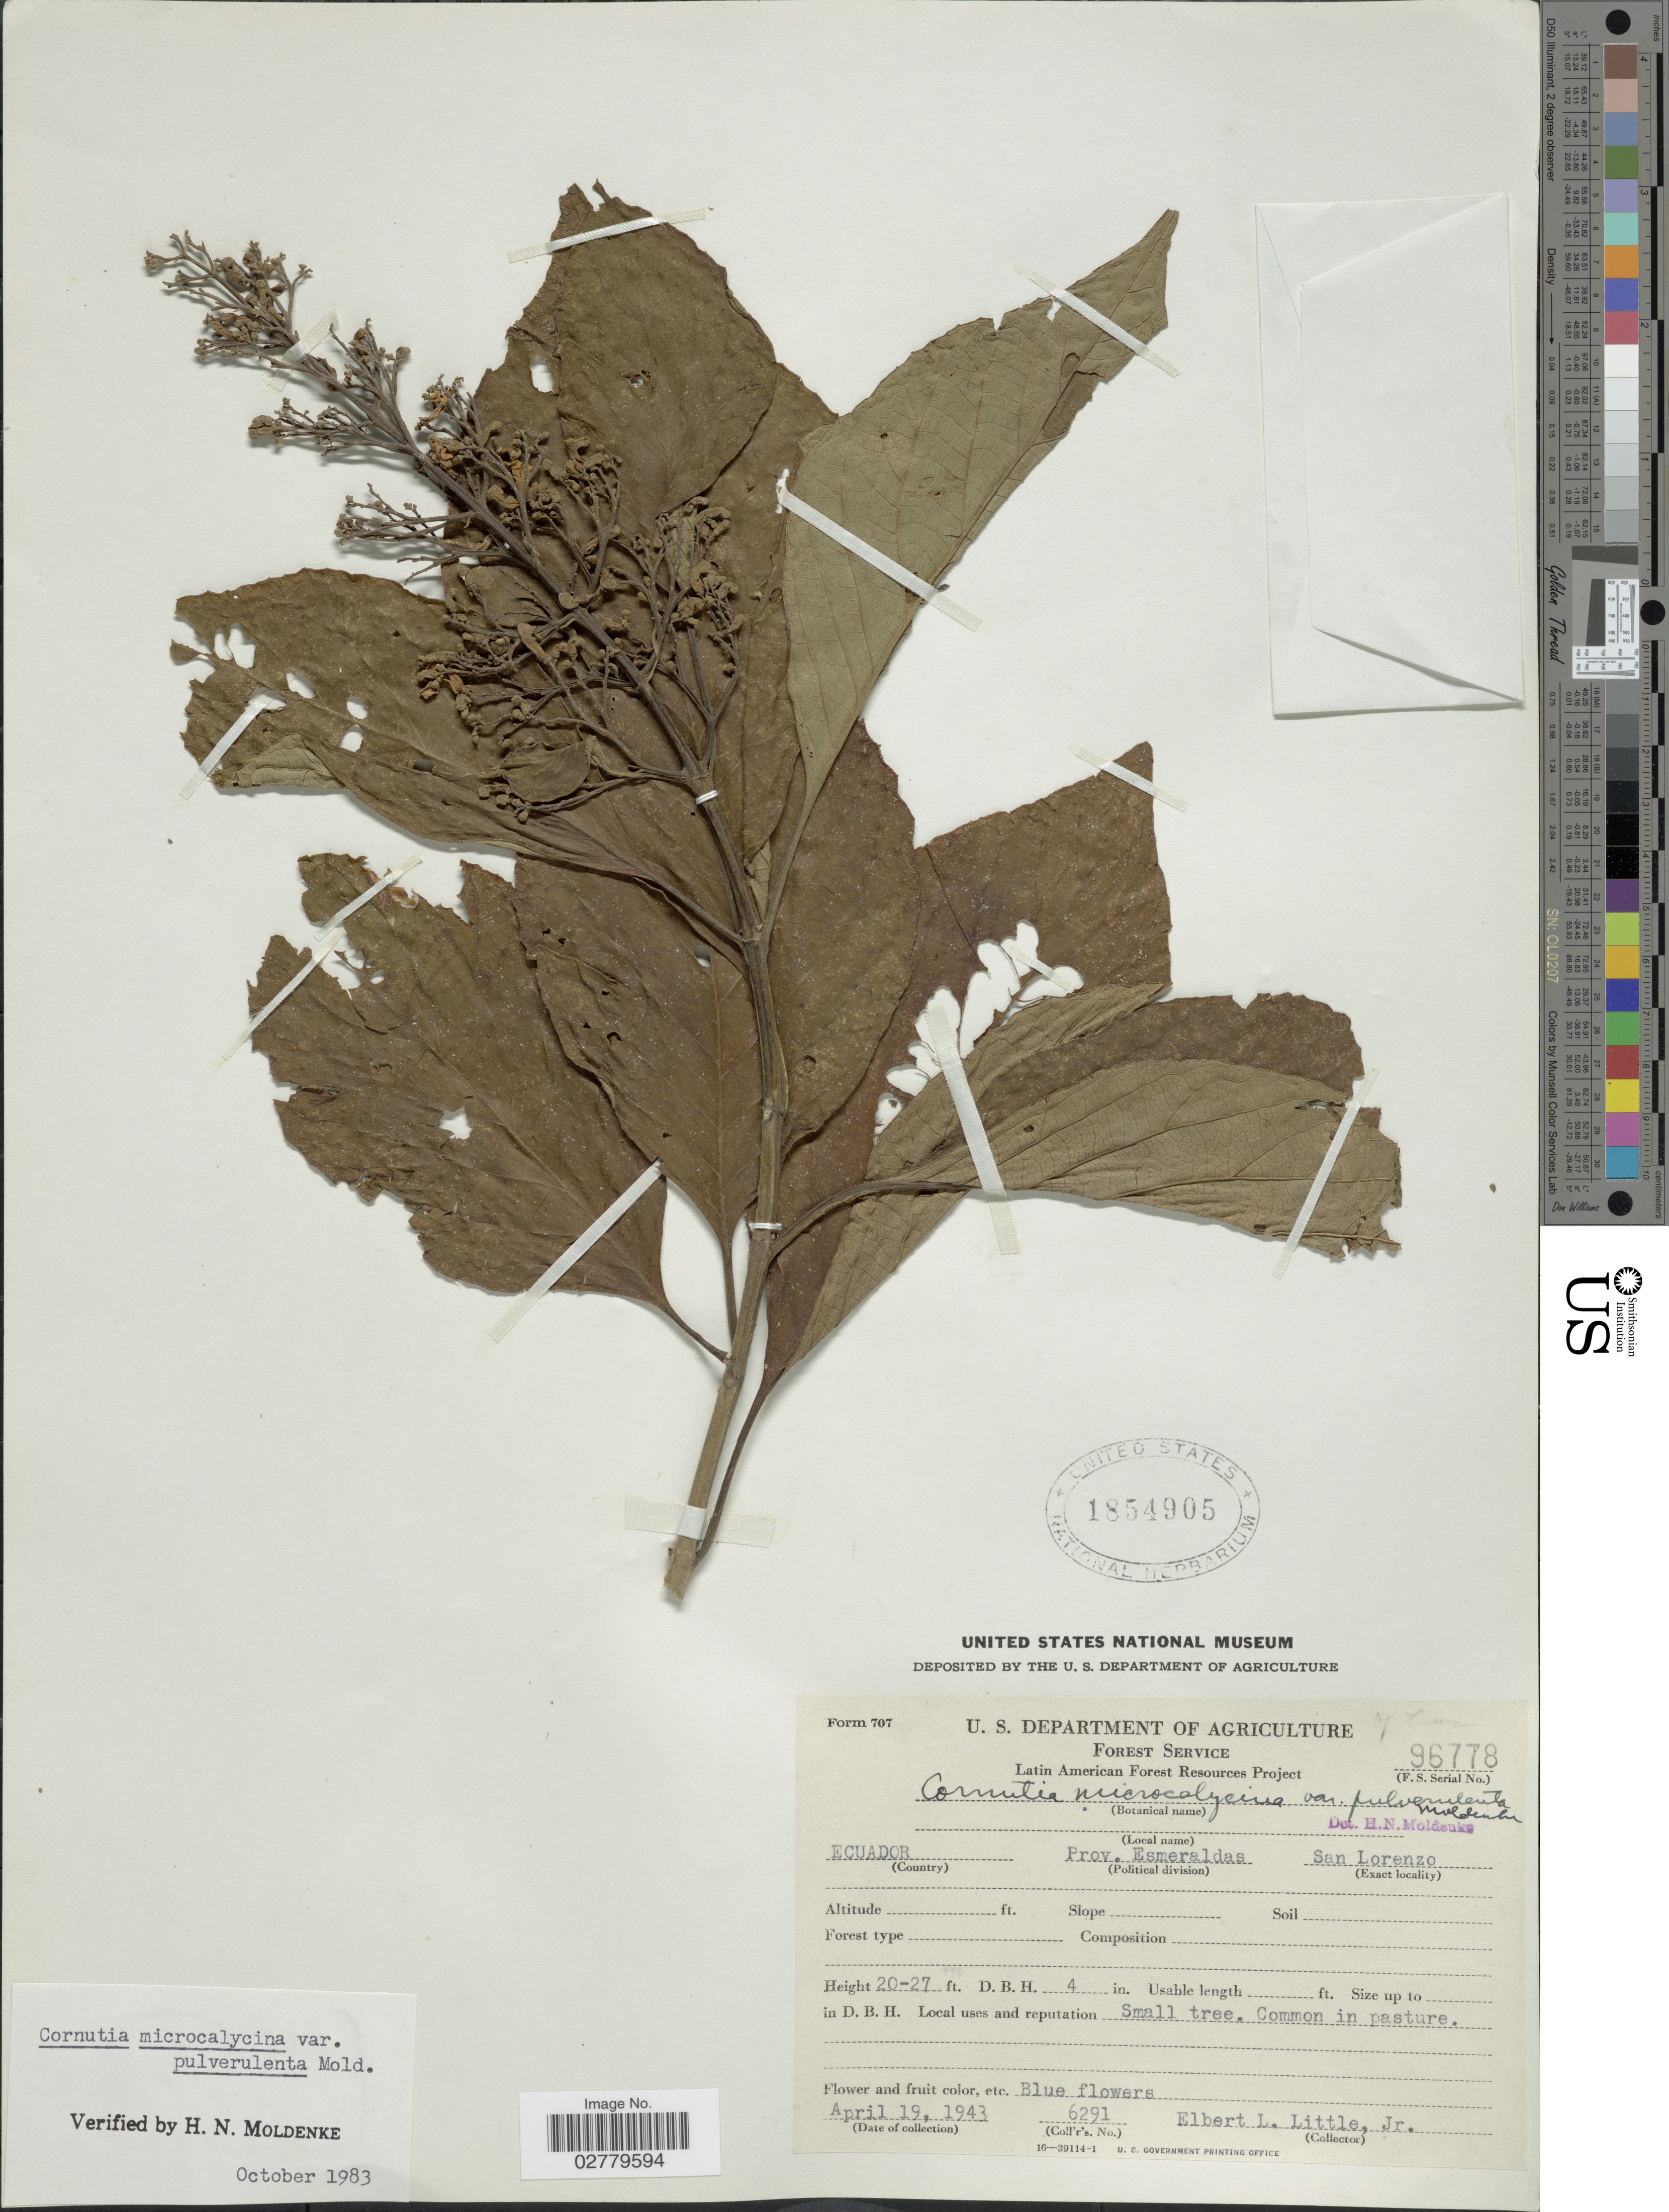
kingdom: Plantae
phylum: Tracheophyta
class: Magnoliopsida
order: Lamiales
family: Lamiaceae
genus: Cornutia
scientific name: Cornutia microcalycina var. pulverulenta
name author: Moldenke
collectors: E. L. Little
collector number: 6291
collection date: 1943-04-19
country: Ecuador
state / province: Esmeraldas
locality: San Lorenzo.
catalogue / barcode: US 1854905